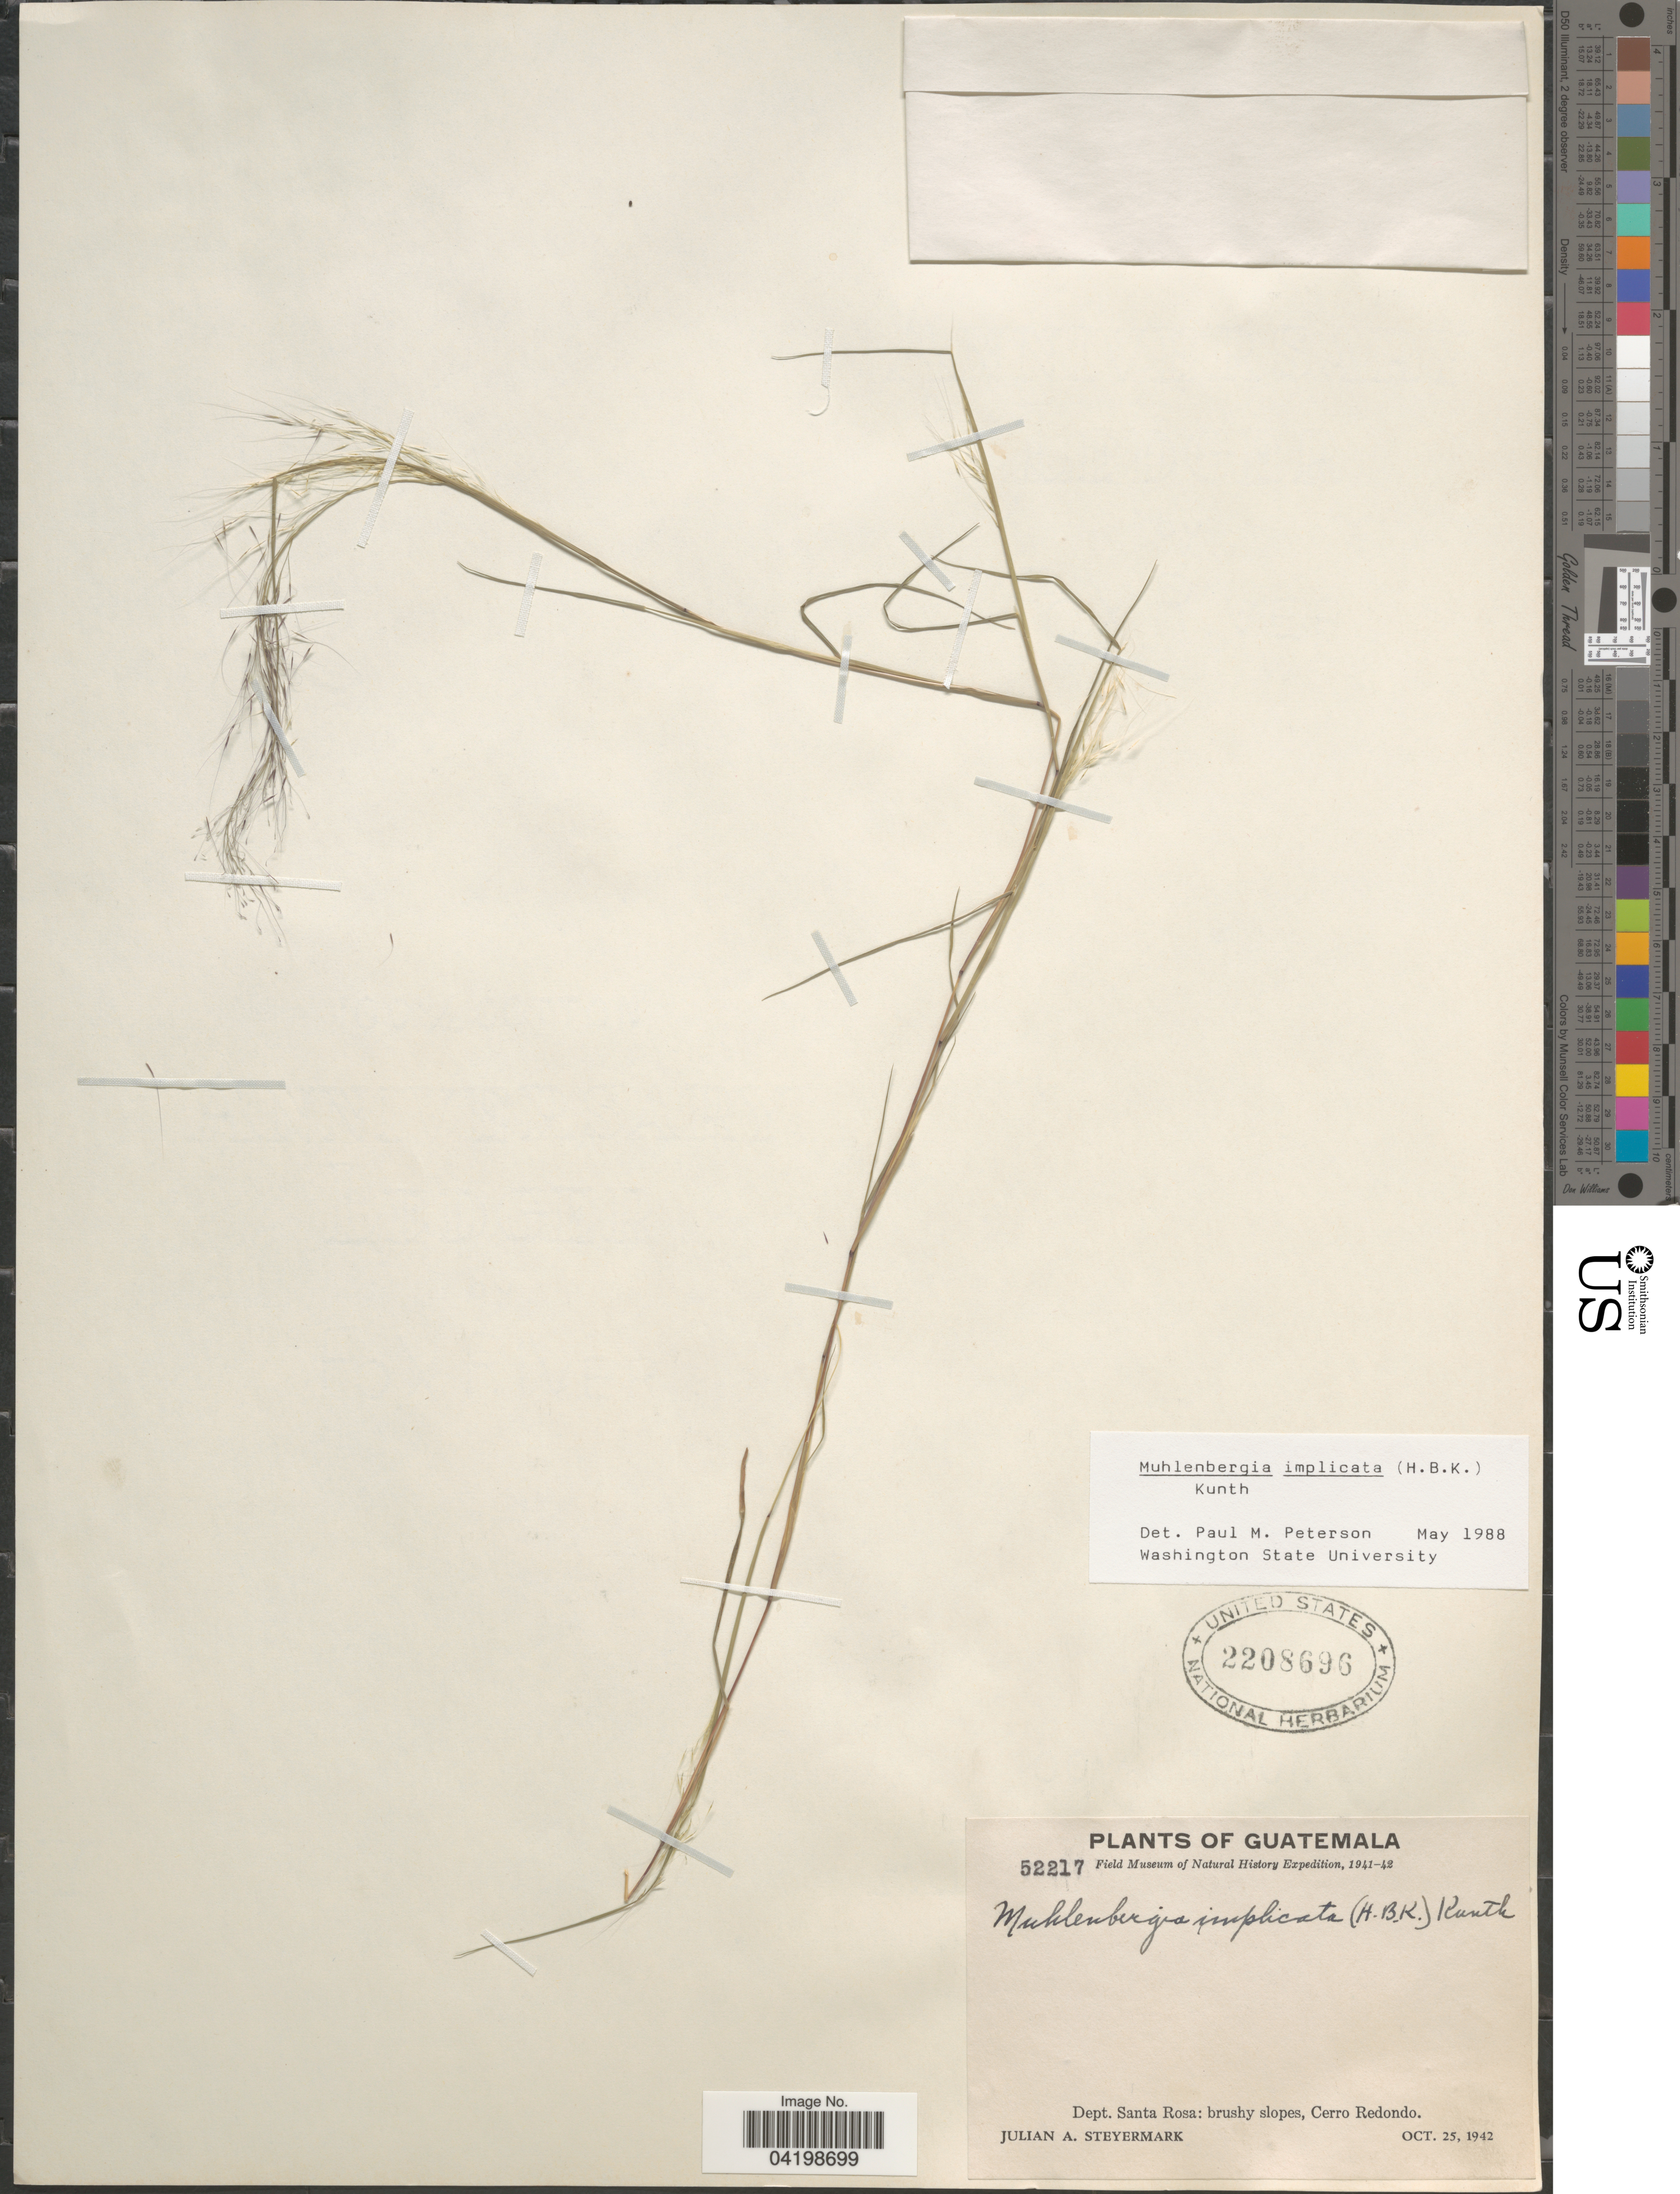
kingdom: Plantae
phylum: Tracheophyta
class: Liliopsida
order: Poales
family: Poaceae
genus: Muhlenbergia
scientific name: Muhlenbergia implicata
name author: (Kunth) Trin.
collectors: J. Steyermark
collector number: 52217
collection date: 1942-10-25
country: Guatemala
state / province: Santa Rosa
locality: Field Museum of Natural History Expedition, 1941-42. Dept. Santa Rosa: brushy slopes, Cerro Redondo.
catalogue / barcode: US 2208696